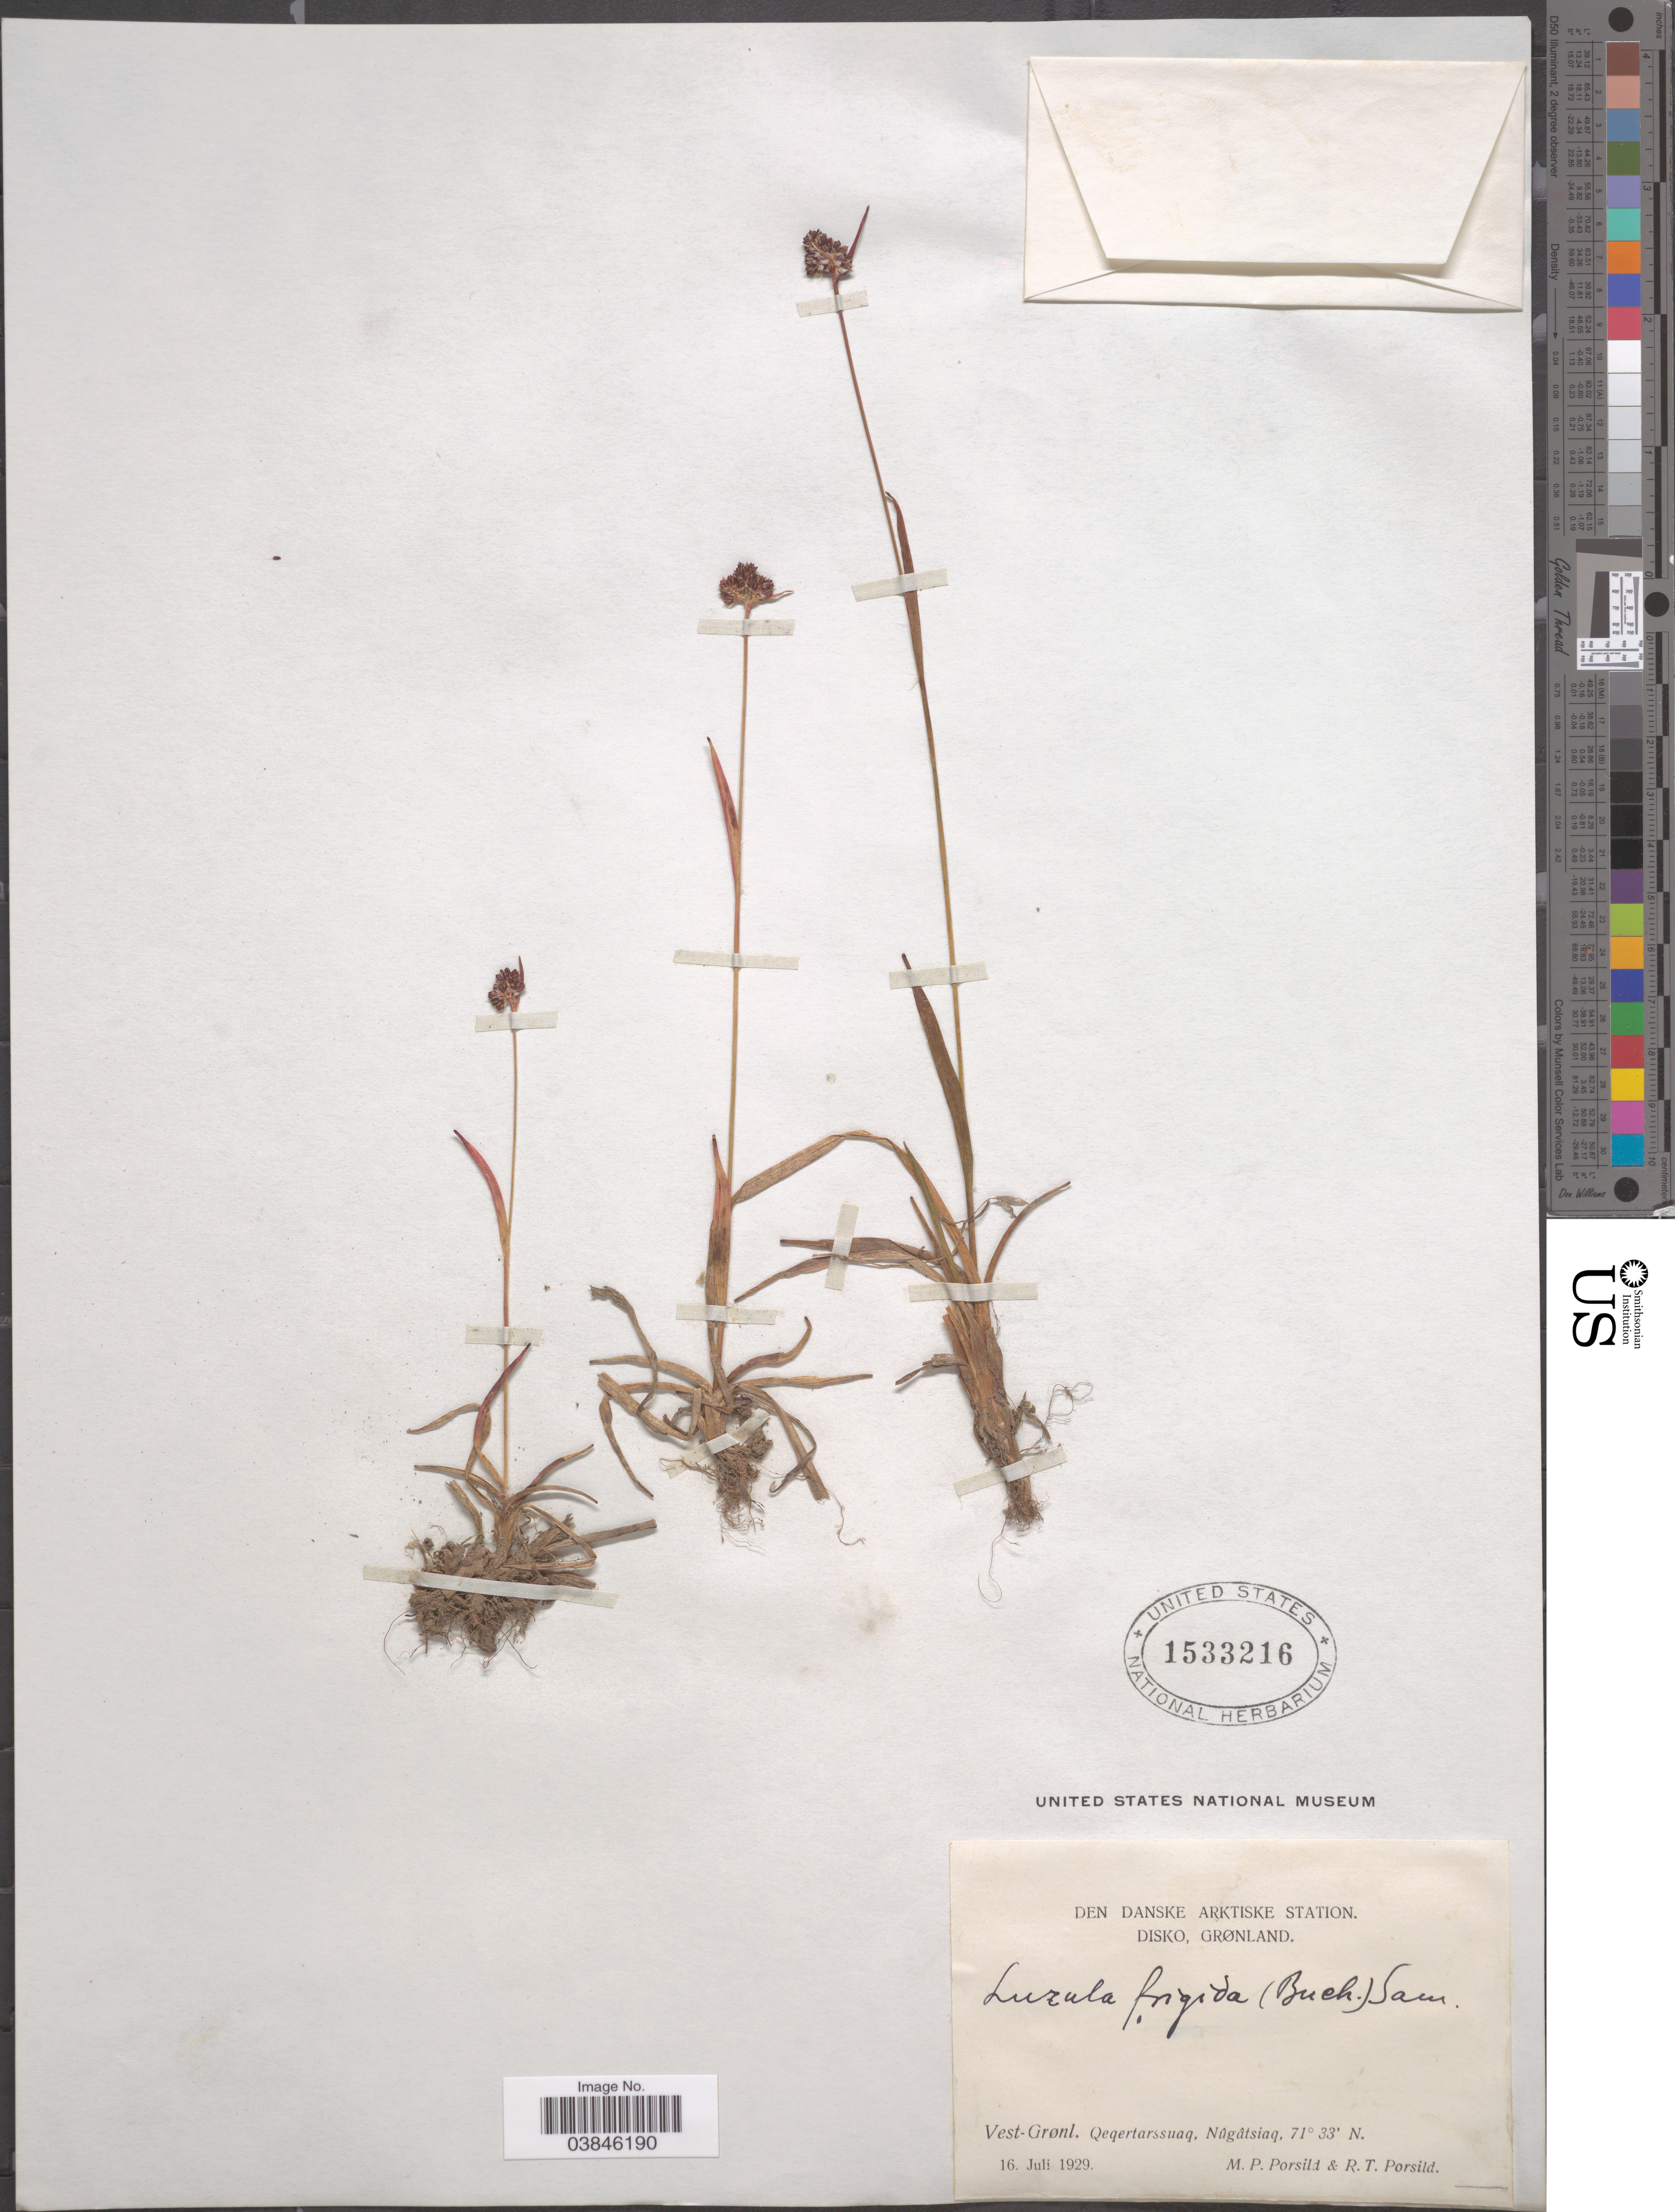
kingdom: Plantae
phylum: Tracheophyta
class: Liliopsida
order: Poales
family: Juncaceae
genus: Luzula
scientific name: Luzula multiflora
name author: (Ehrh.) Lej.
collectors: M. P. Porsild & R. T. Porsild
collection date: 1929-07-16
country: Greenland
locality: Den Danske Arktiske Station. Disko. Vest-Grønl. Qeqertarssuaq, Nûgâtsiaq.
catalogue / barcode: US 1533216